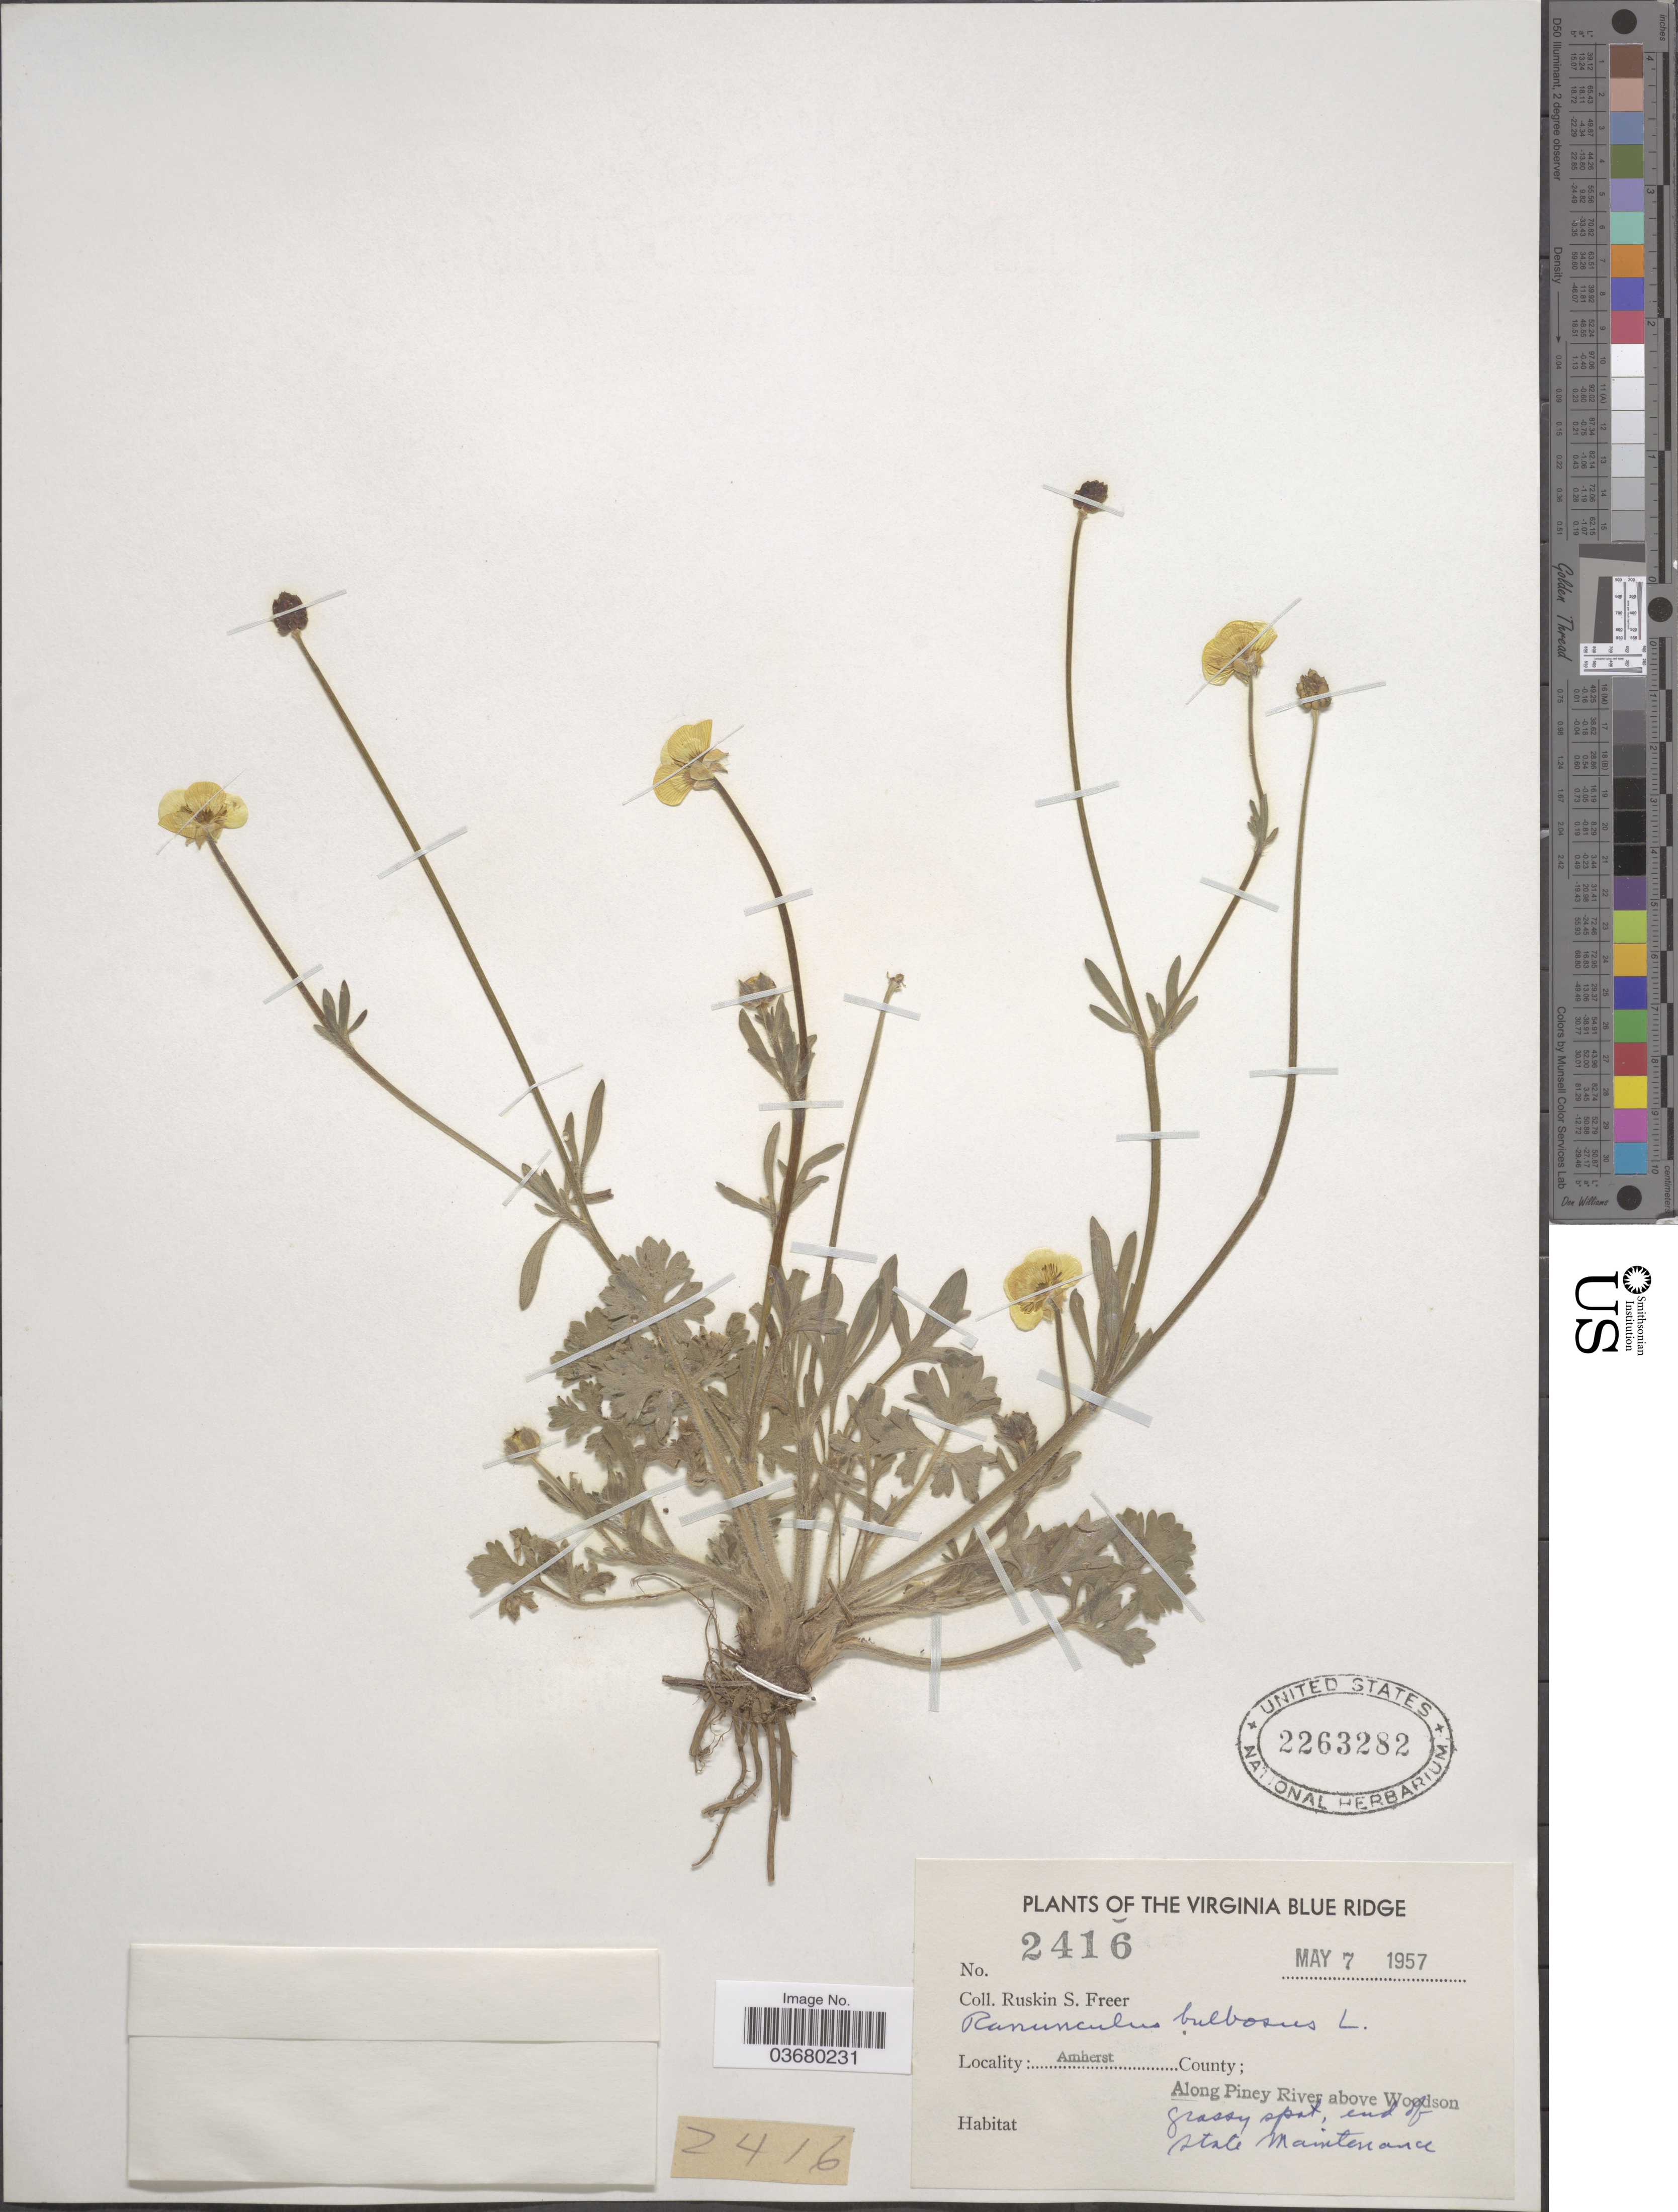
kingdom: Plantae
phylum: Tracheophyta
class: Magnoliopsida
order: Ranunculales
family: Ranunculaceae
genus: Ranunculus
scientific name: Ranunculus bulbosus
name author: L.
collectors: R. Freer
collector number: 2416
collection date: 1957-05-07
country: United States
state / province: Virginia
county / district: Amherst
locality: The Virginia Blue Ridge. Amherst County; Along Piney River above Woodson. Grassy spot, end of State Maintenance.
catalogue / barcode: US 2263282